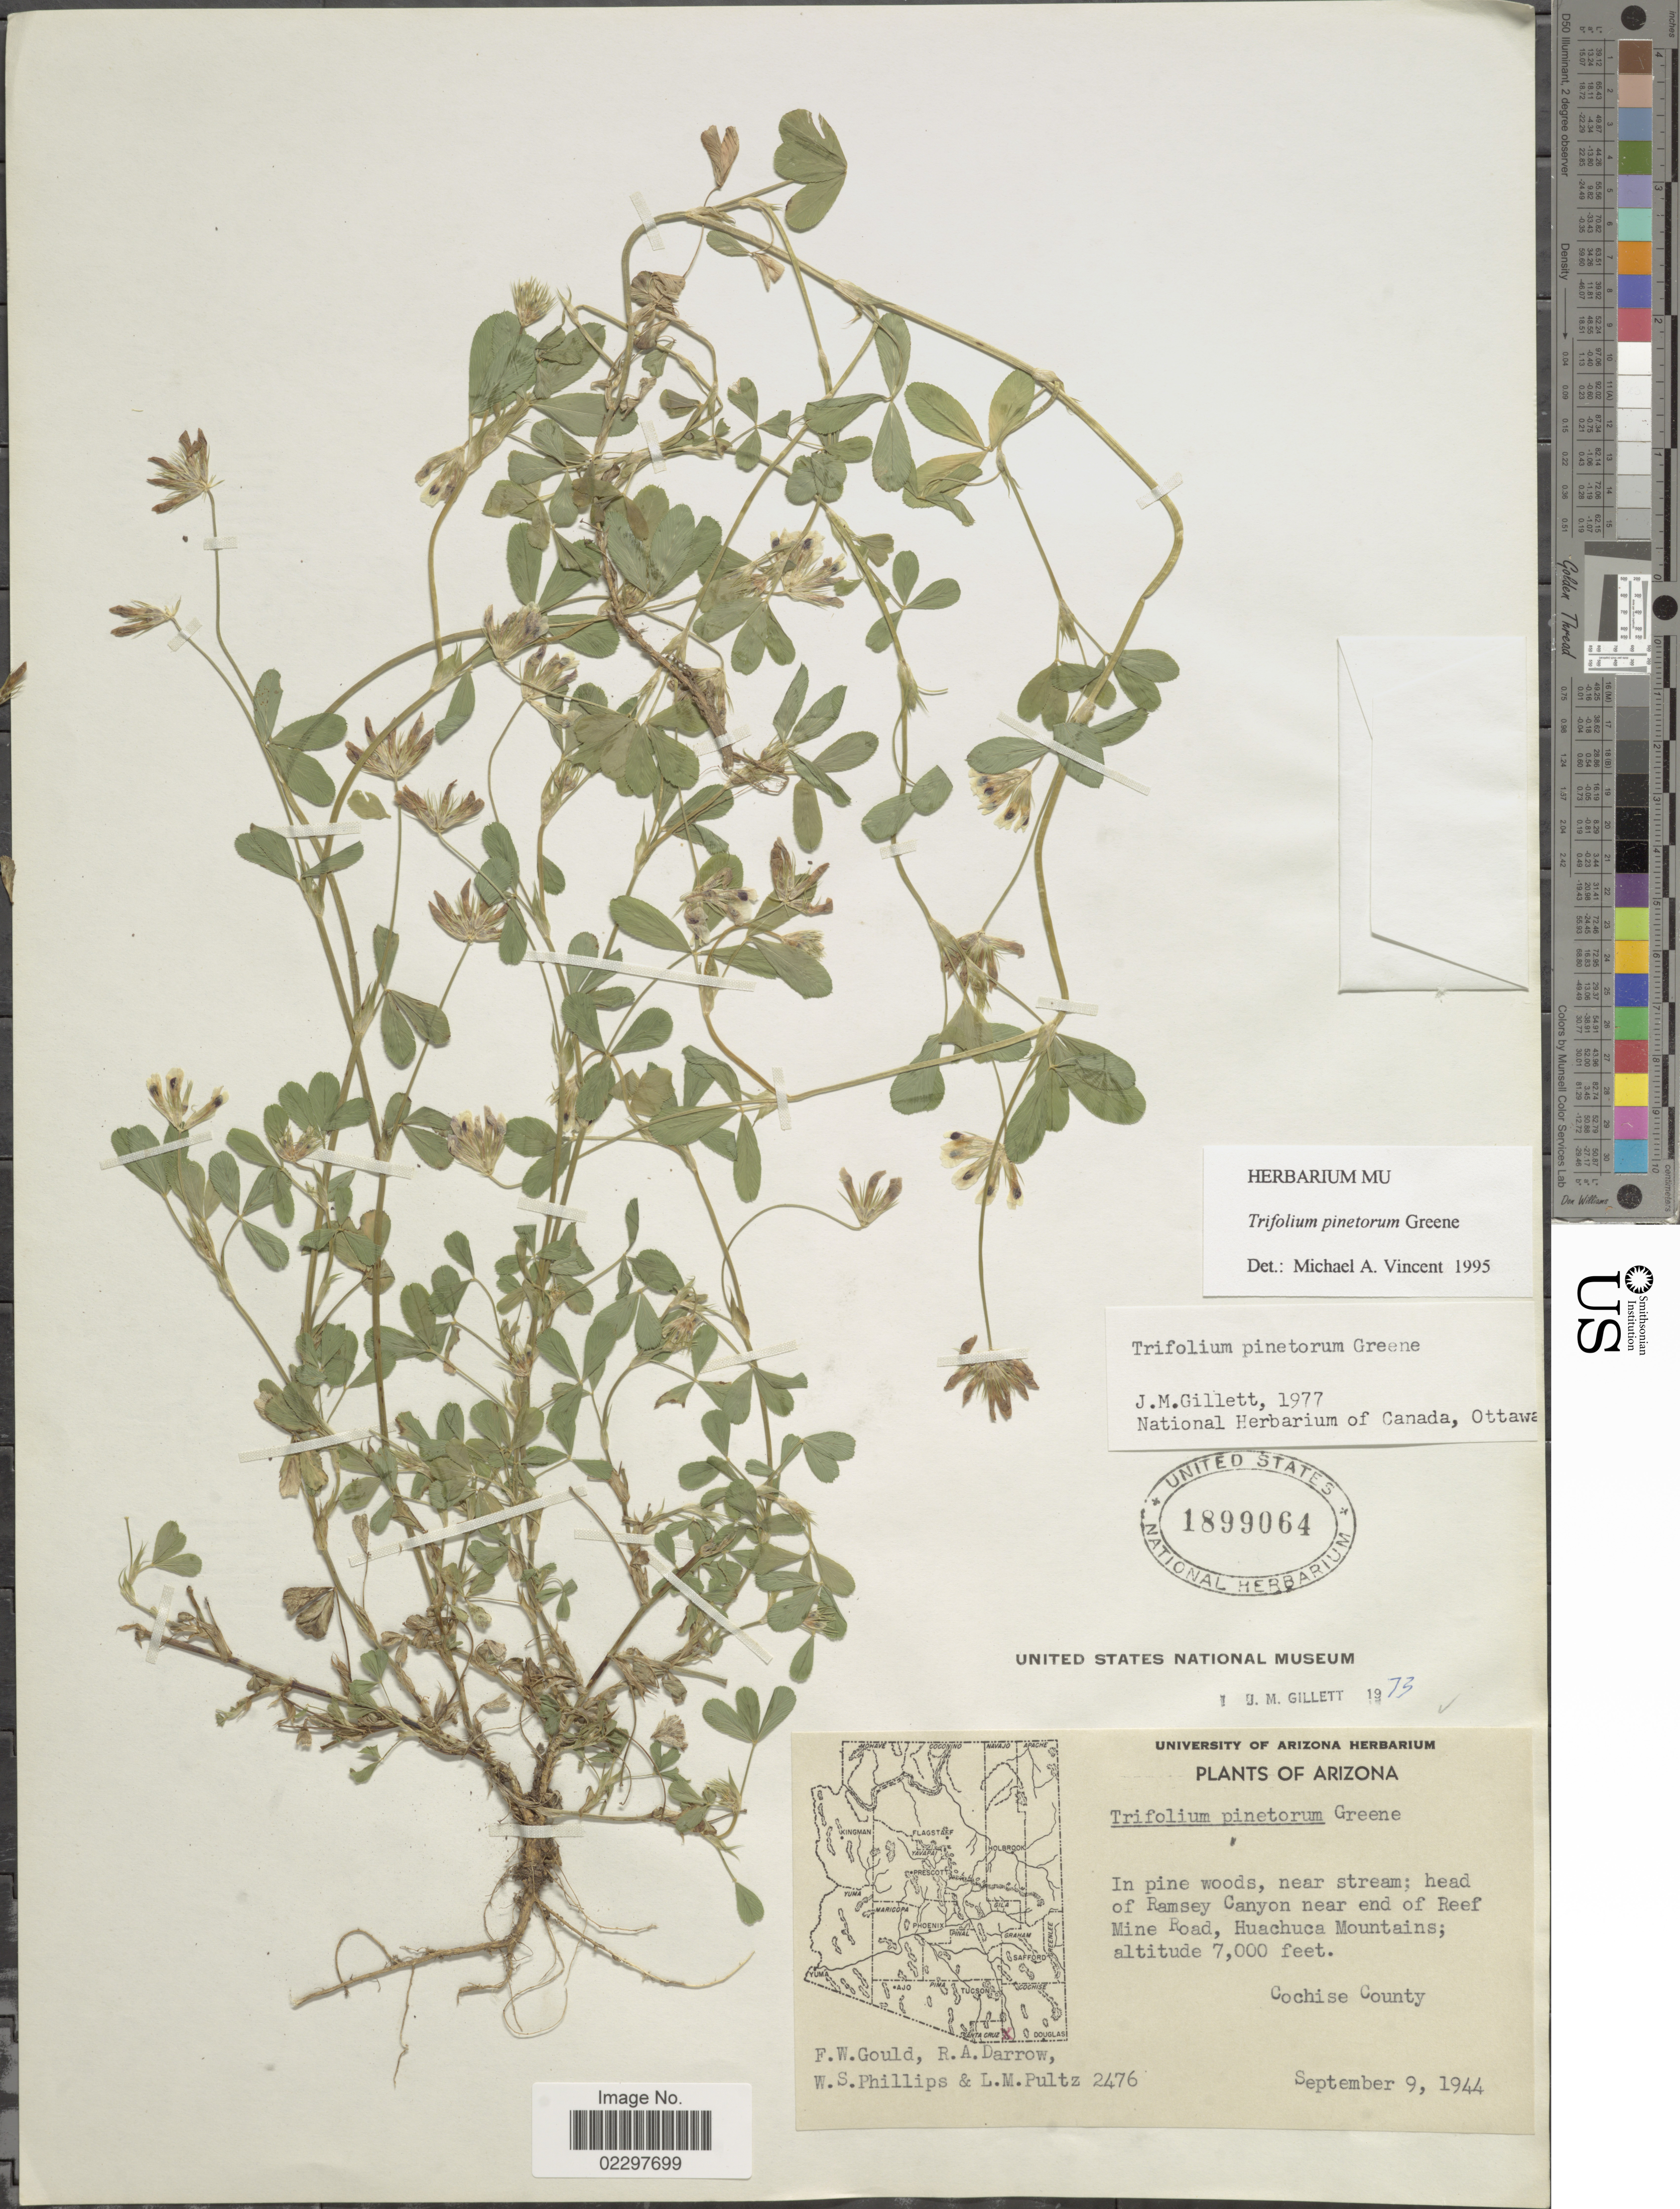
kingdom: Plantae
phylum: Tracheophyta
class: Magnoliopsida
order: Fabales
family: Fabaceae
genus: Trifolium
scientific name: Trifolium pinetorum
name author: Greene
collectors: F. W. Gould, R. A. Darrow, W. S. Phillips & L. Pultz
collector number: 2476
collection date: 1944-09-09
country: United States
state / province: Arizona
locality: In pine woods, near stream; head of Ramsey Canyon near end of Reef Mine Road, Huachuca Mountains, Cochise County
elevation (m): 2134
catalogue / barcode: US 1899064